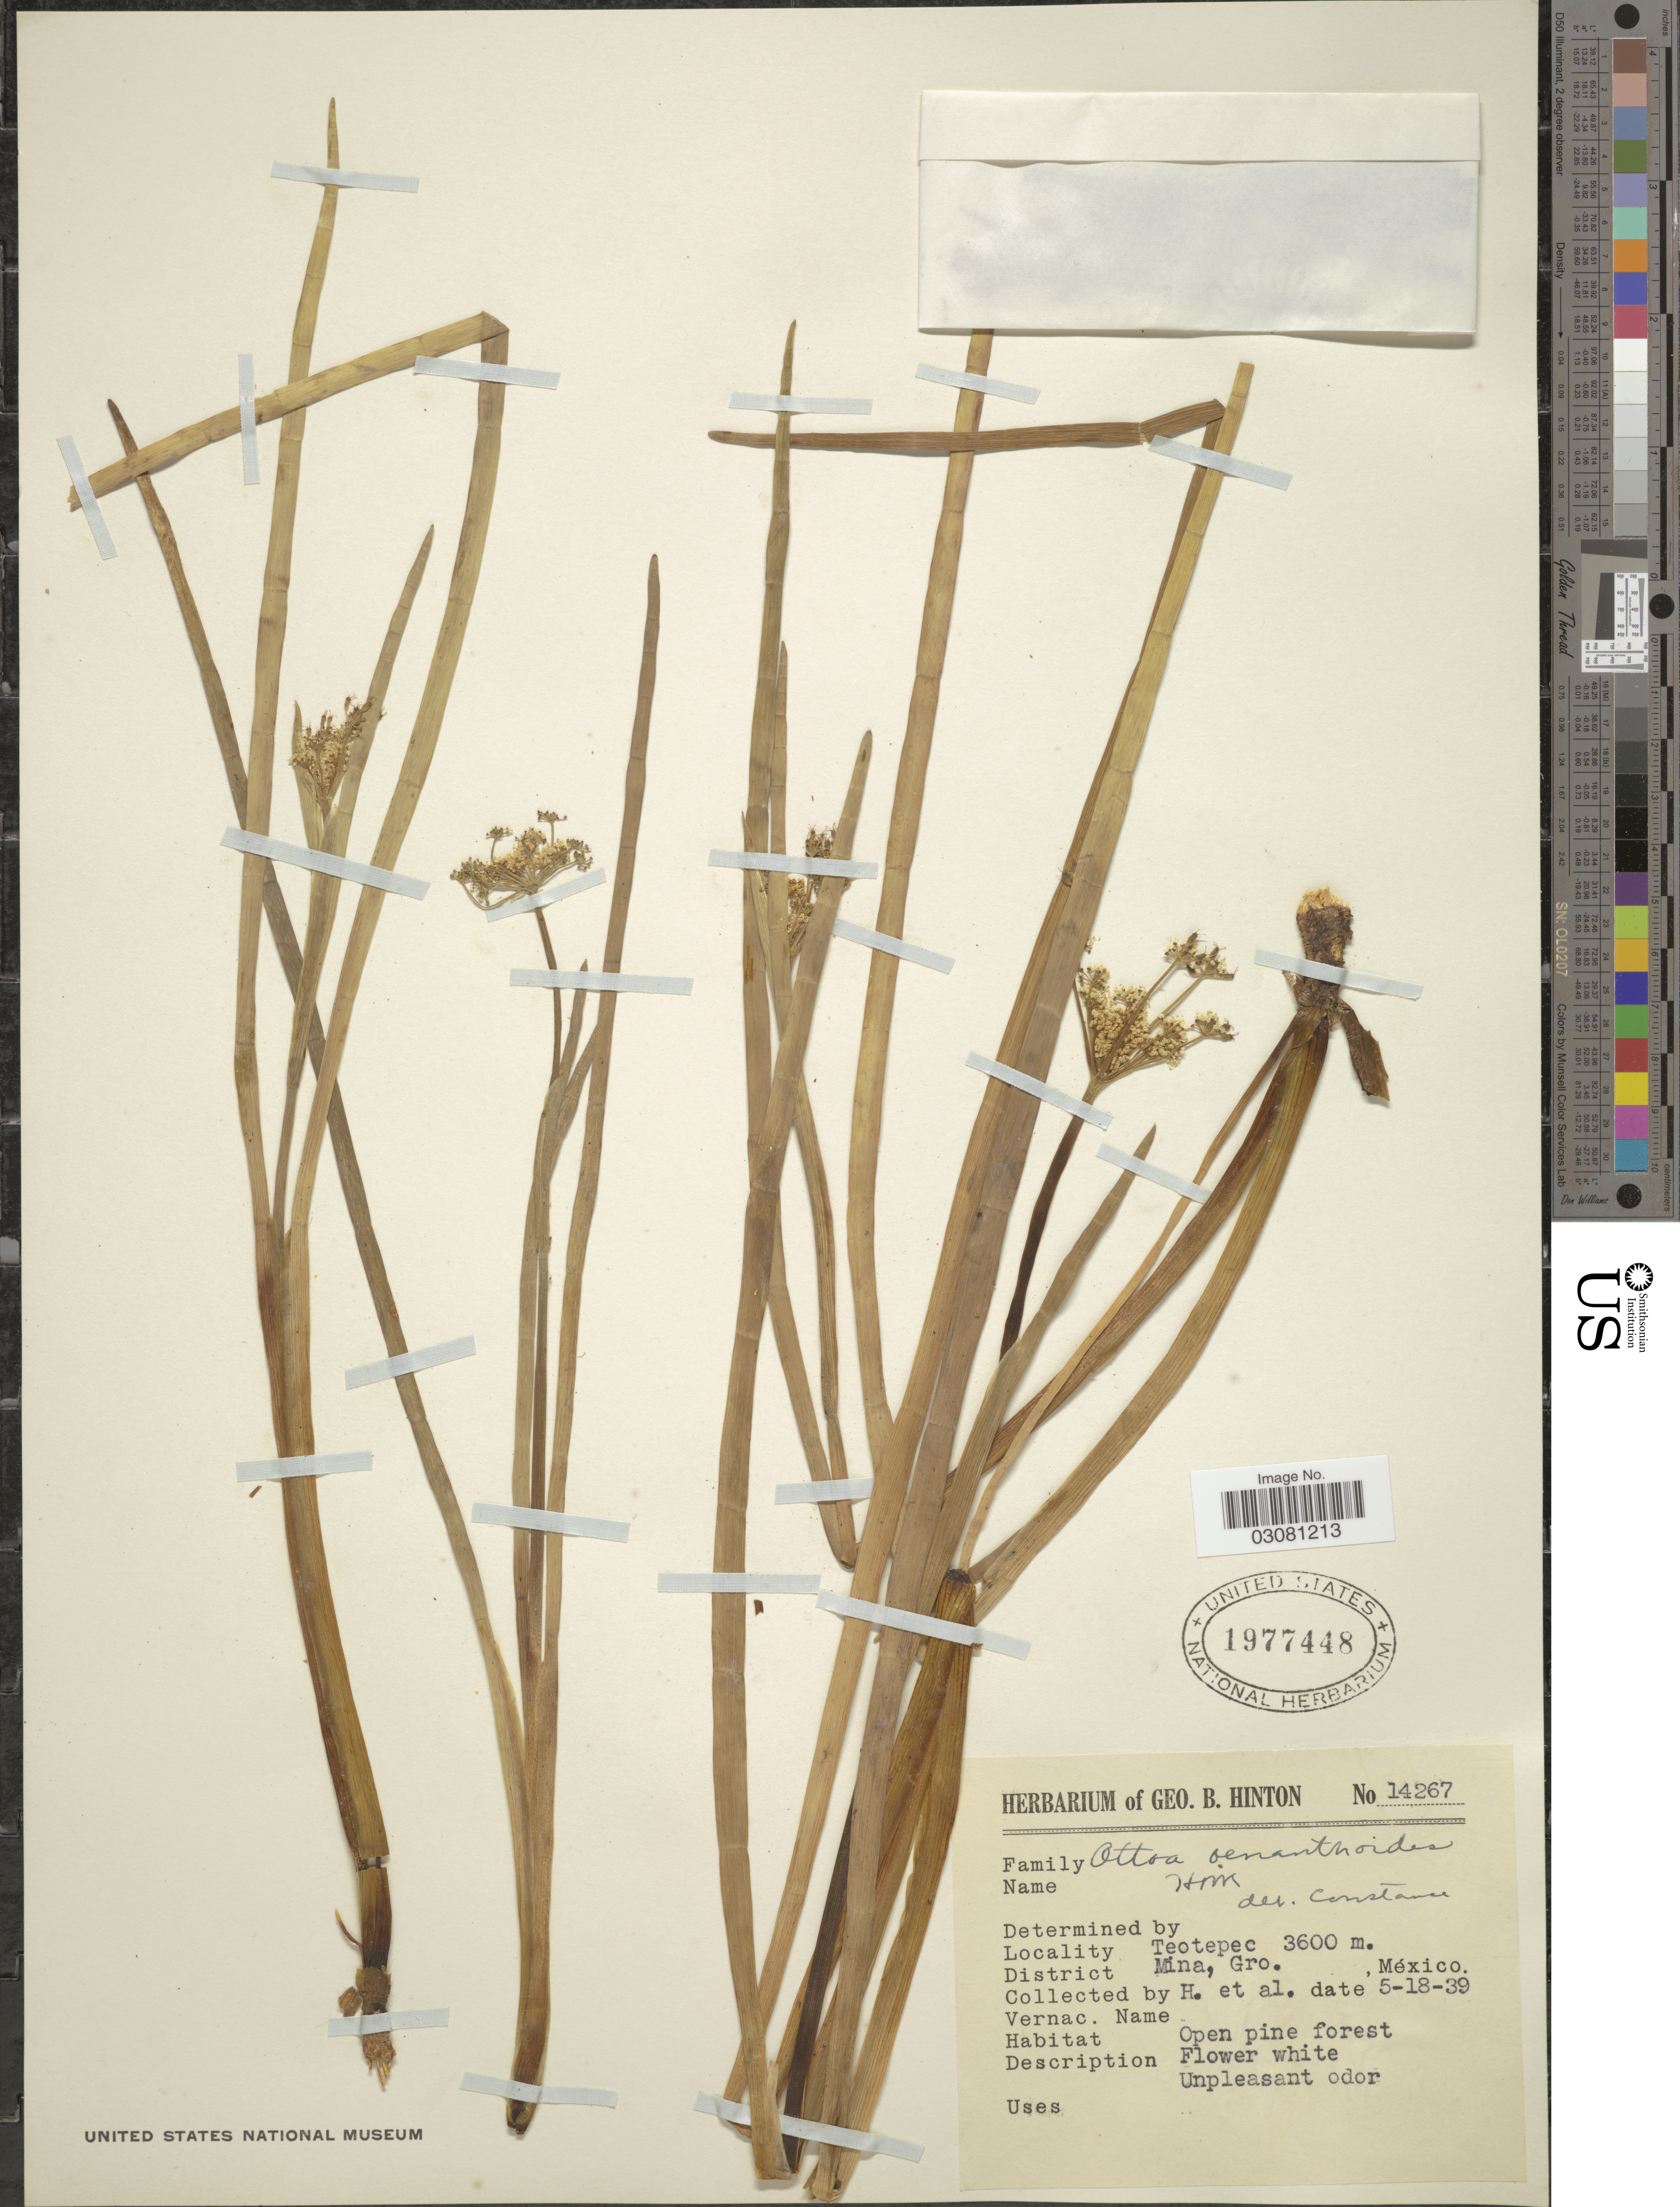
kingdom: Plantae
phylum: Tracheophyta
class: Magnoliopsida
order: Apiales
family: Apiaceae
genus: Ottoa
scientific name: Ottoa oenanthoides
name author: Kunth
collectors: G. B. Hinton & et al.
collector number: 14267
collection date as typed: Transcribed d/m/y: 18/5/39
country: Mexico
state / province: Guerrero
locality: Teotepec. District Mina.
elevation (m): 3600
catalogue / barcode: US 1977448